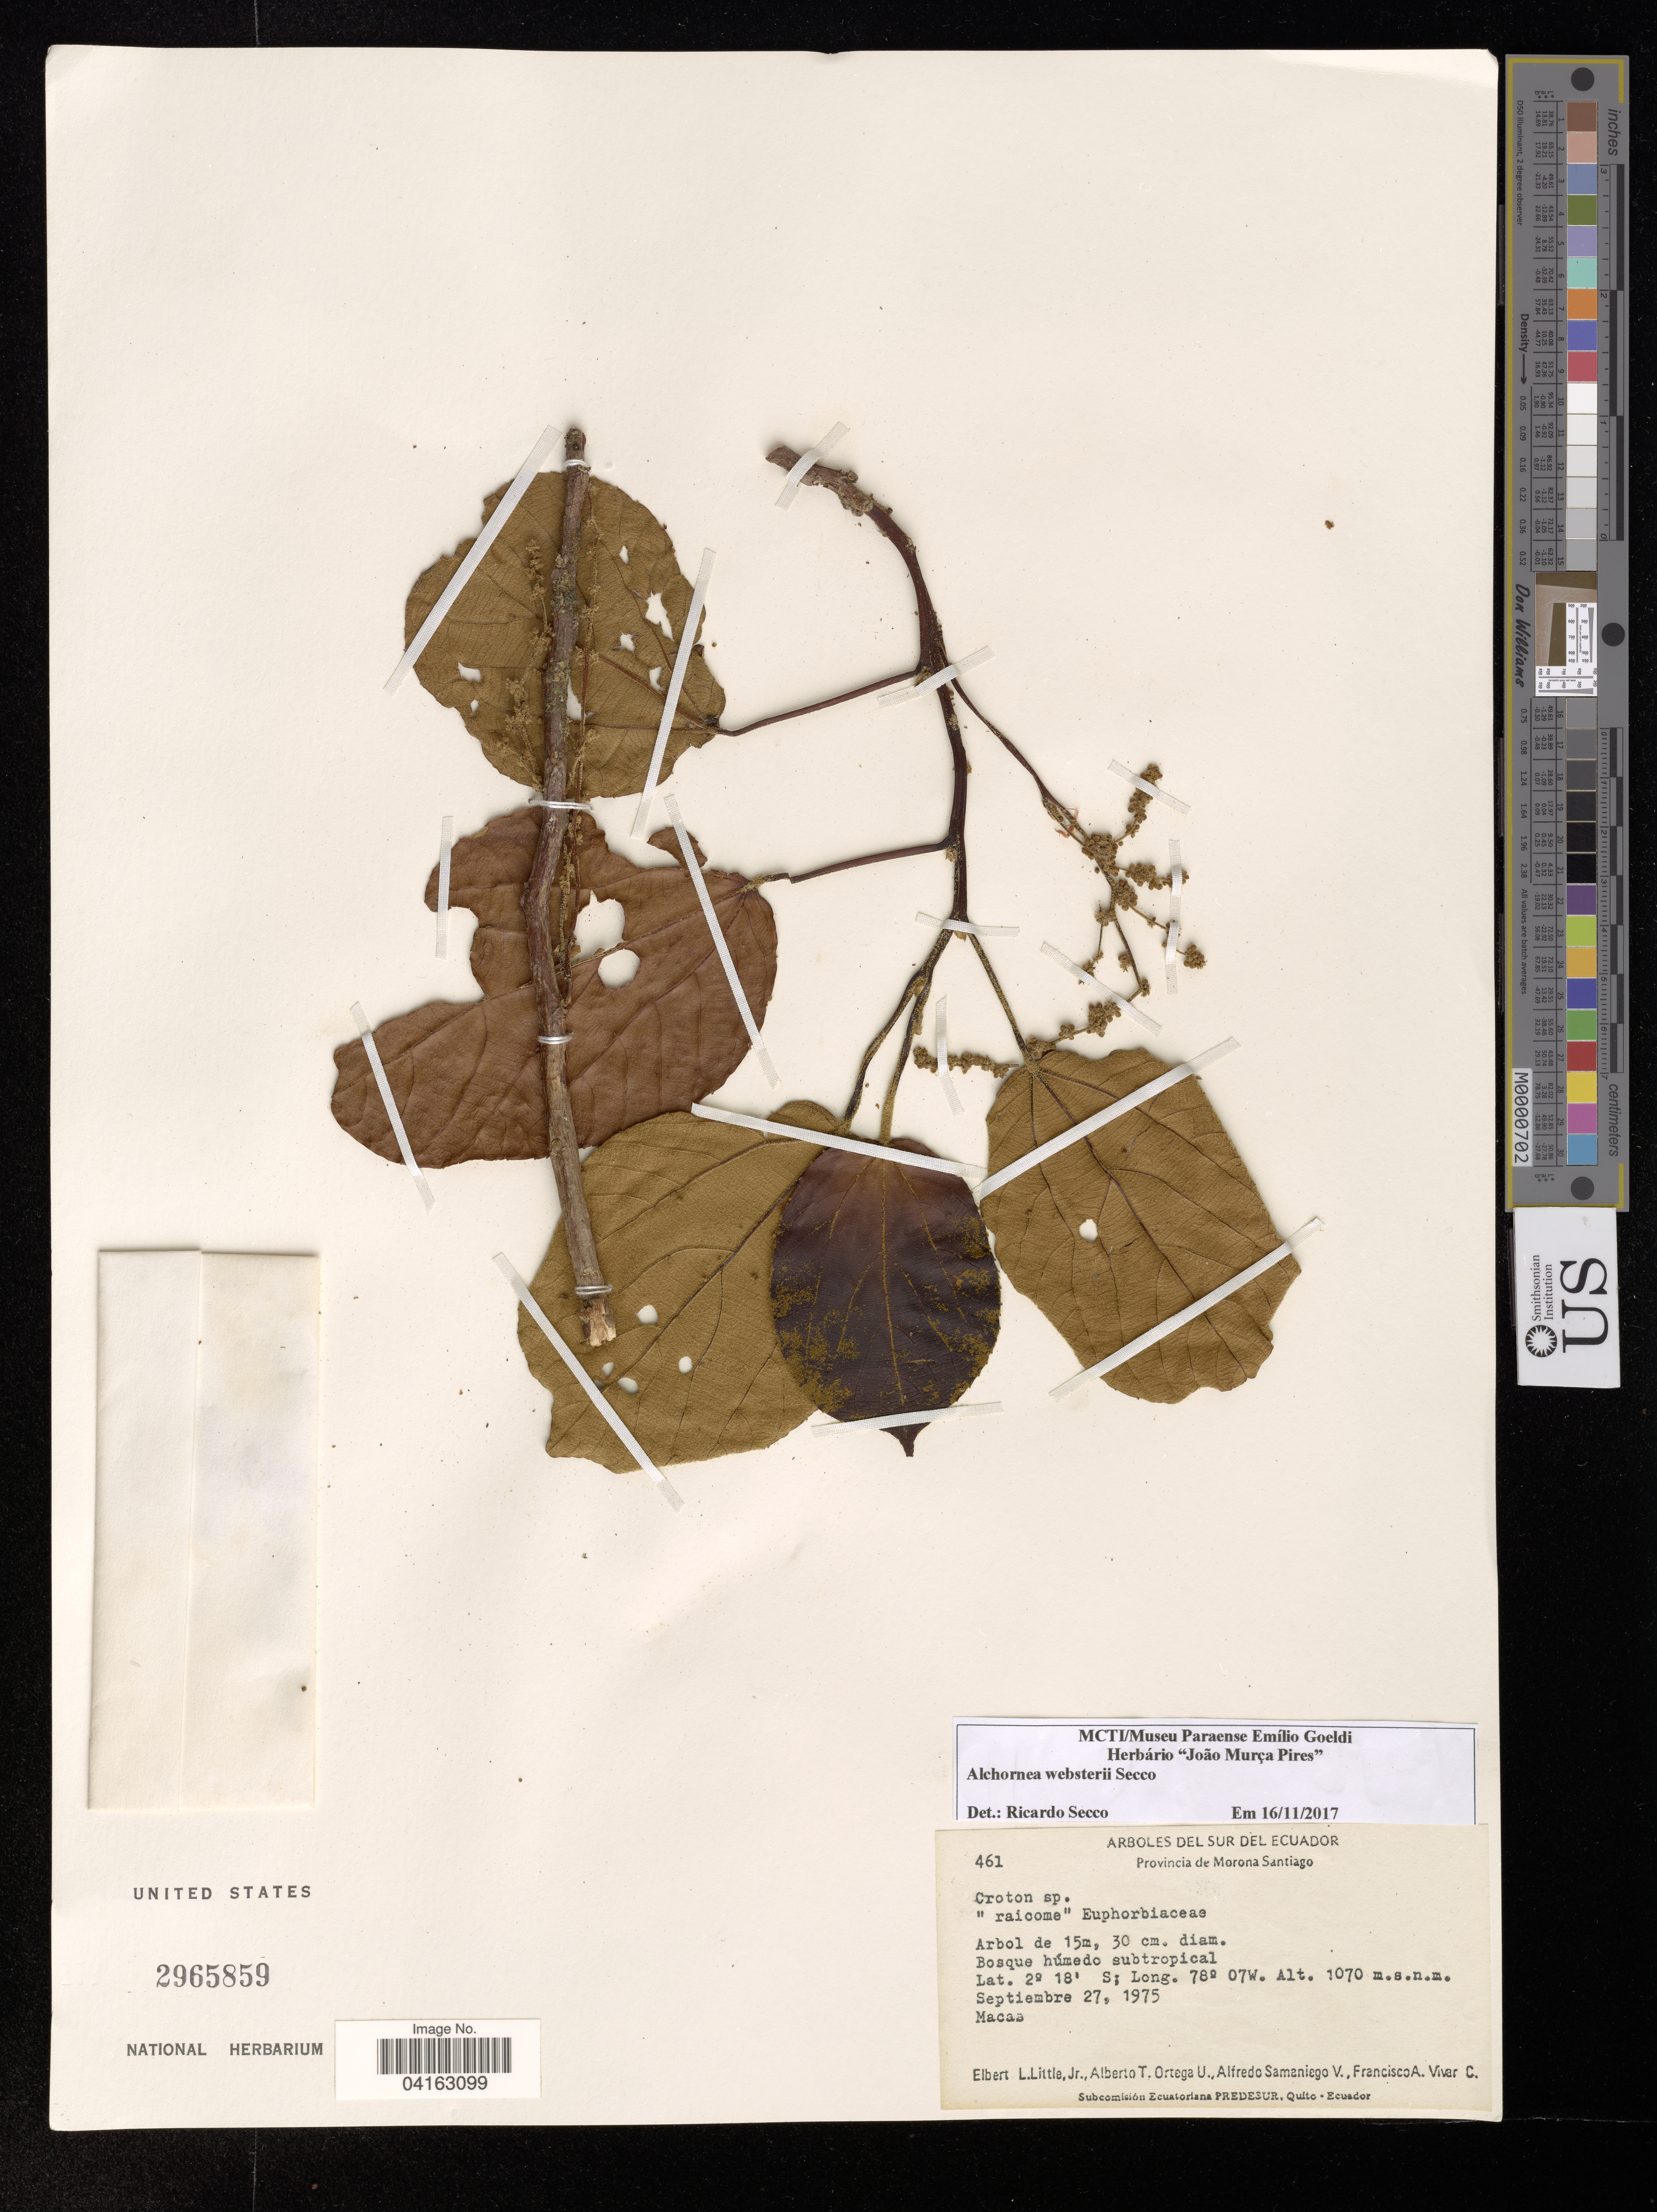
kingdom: Plantae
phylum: Tracheophyta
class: Magnoliopsida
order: Malpighiales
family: Euphorbiaceae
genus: Alchornea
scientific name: Alchornea websteri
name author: Secco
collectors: E. L. Little, A. T. Ortega U., A. Samaniego V. & F. A. Vivar C.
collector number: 461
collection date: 1975-09-27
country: Ecuador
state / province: Morona-Santiago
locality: Provincia de Morona Santiago. Macas.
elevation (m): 1070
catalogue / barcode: US 2965859